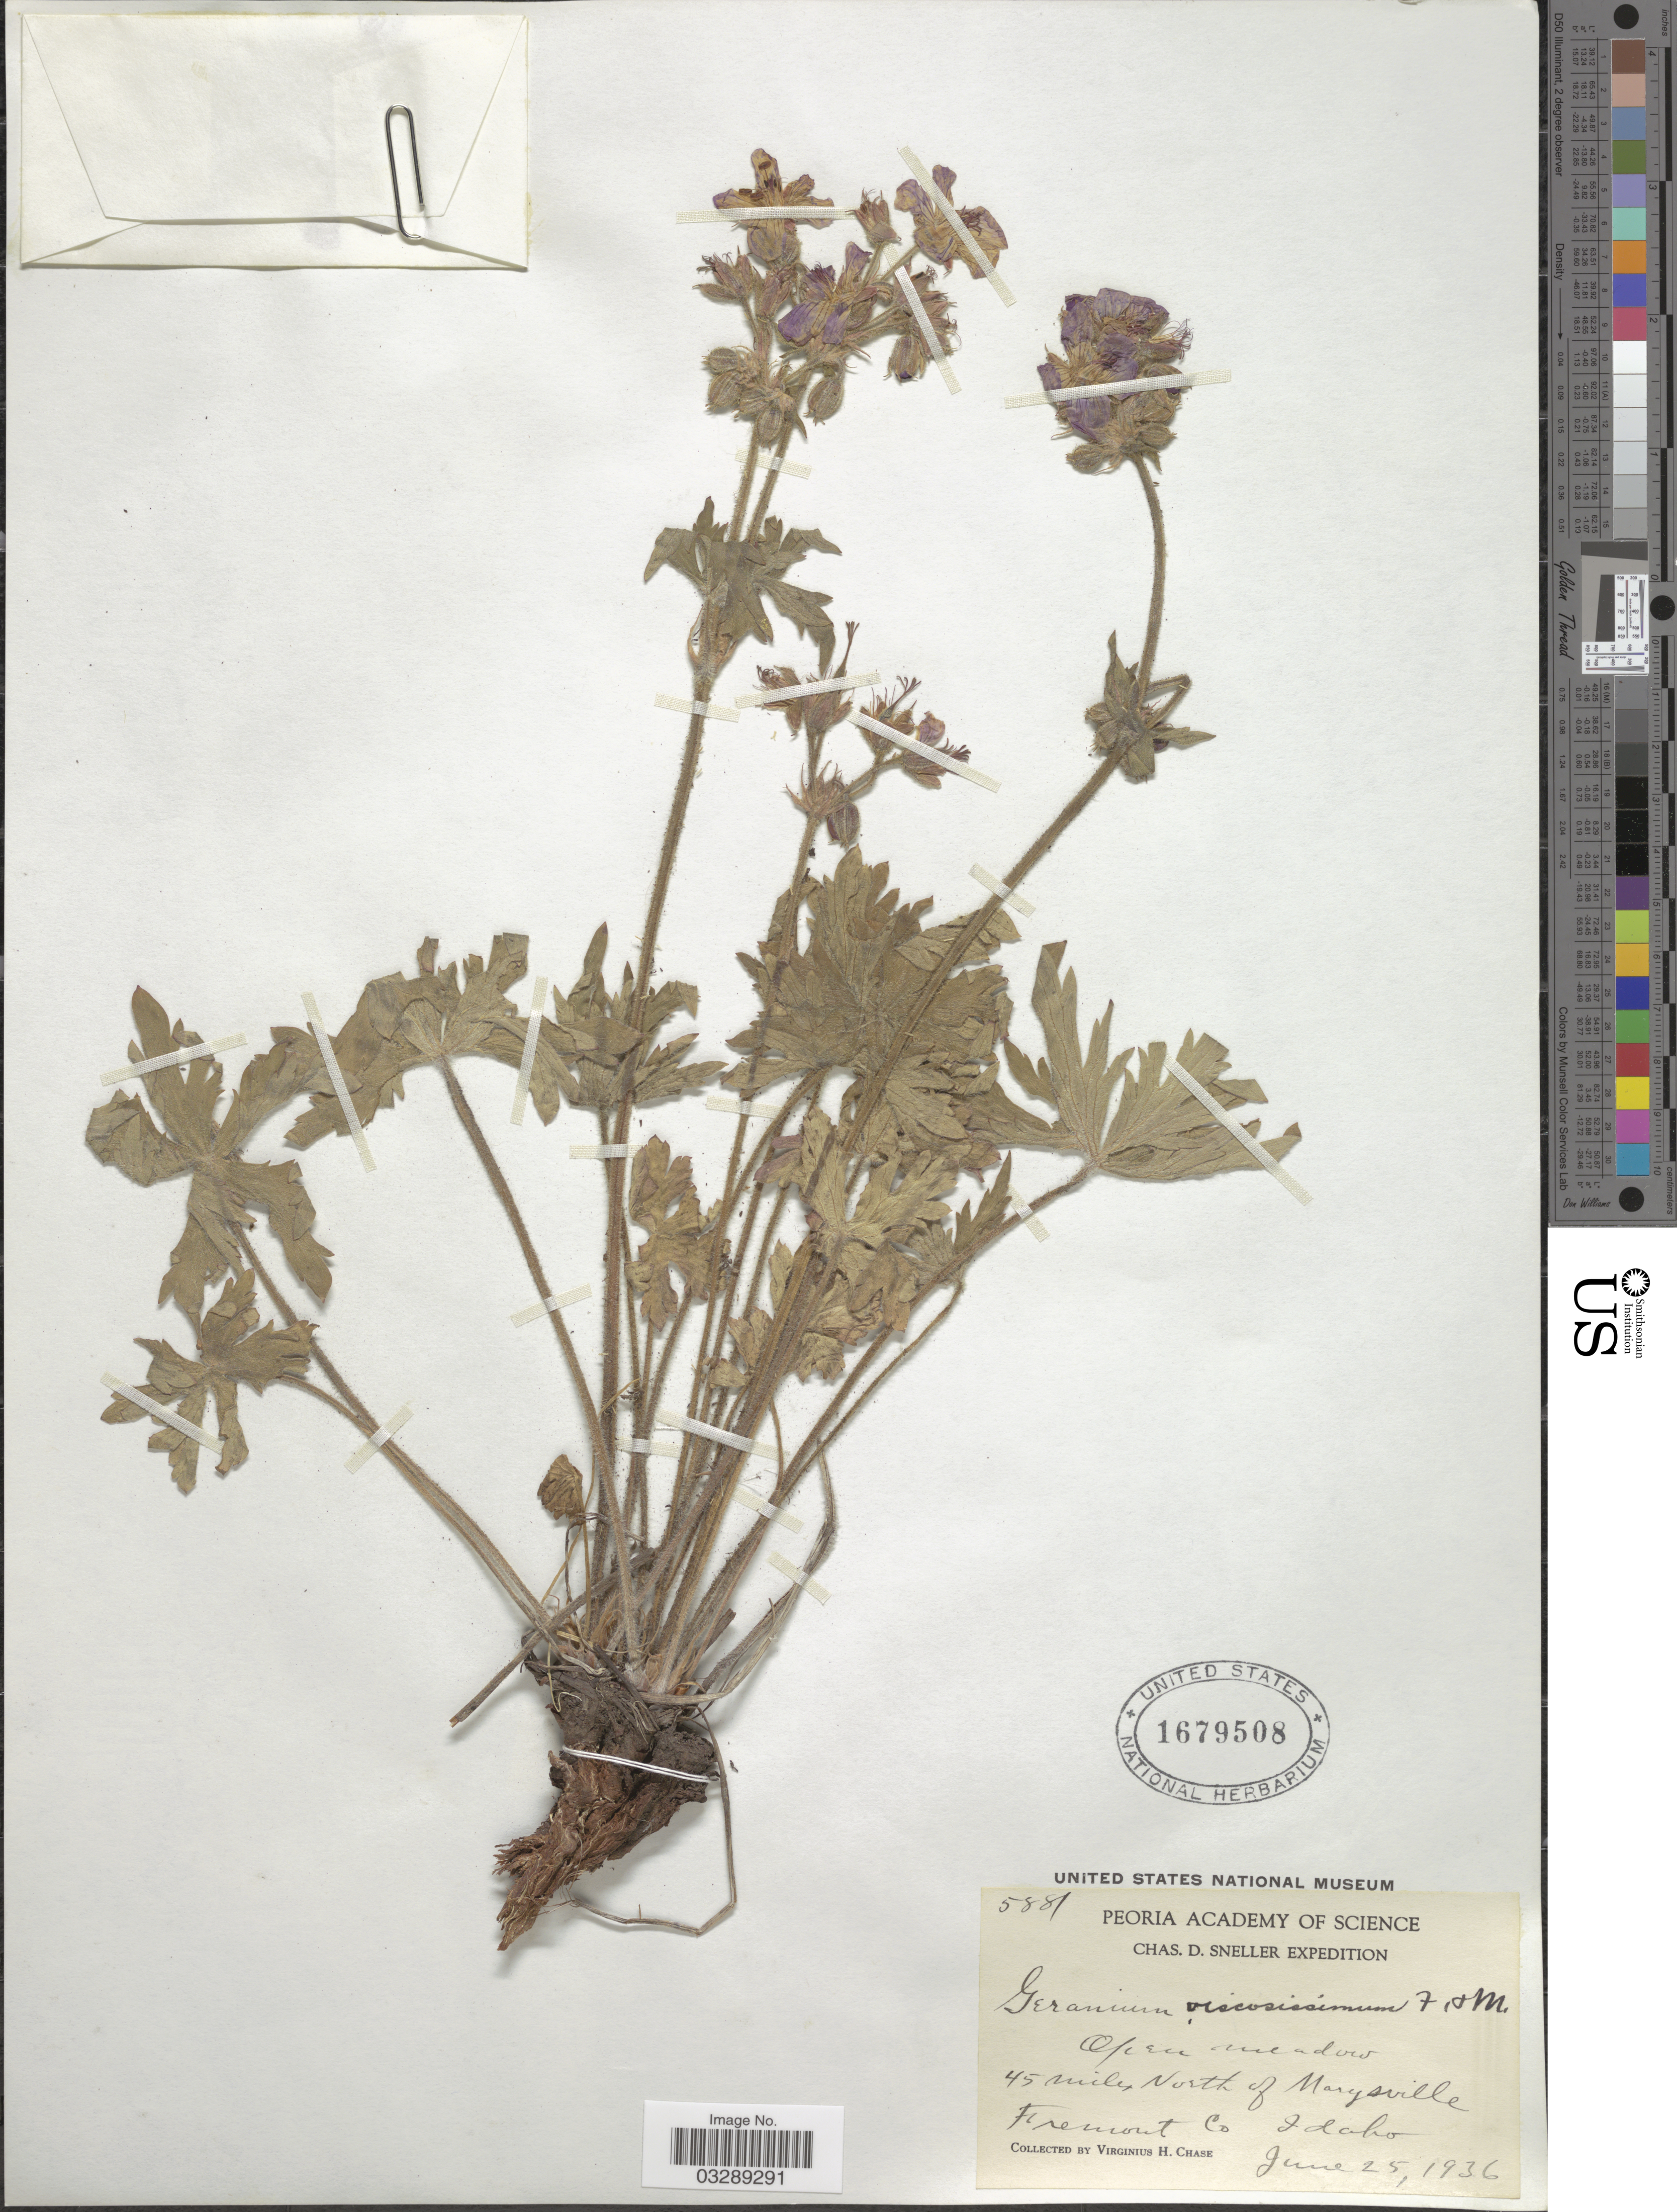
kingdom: Plantae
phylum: Tracheophyta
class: Magnoliopsida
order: Geraniales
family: Geraniaceae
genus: Geranium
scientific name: Geranium viscosissimum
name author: Fisch. & C.A. Mey.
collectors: V. H. Chase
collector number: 5881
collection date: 1936-06-25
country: United States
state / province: Idaho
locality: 45 miles North of Marysville, Fremont Co.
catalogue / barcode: US 1679508